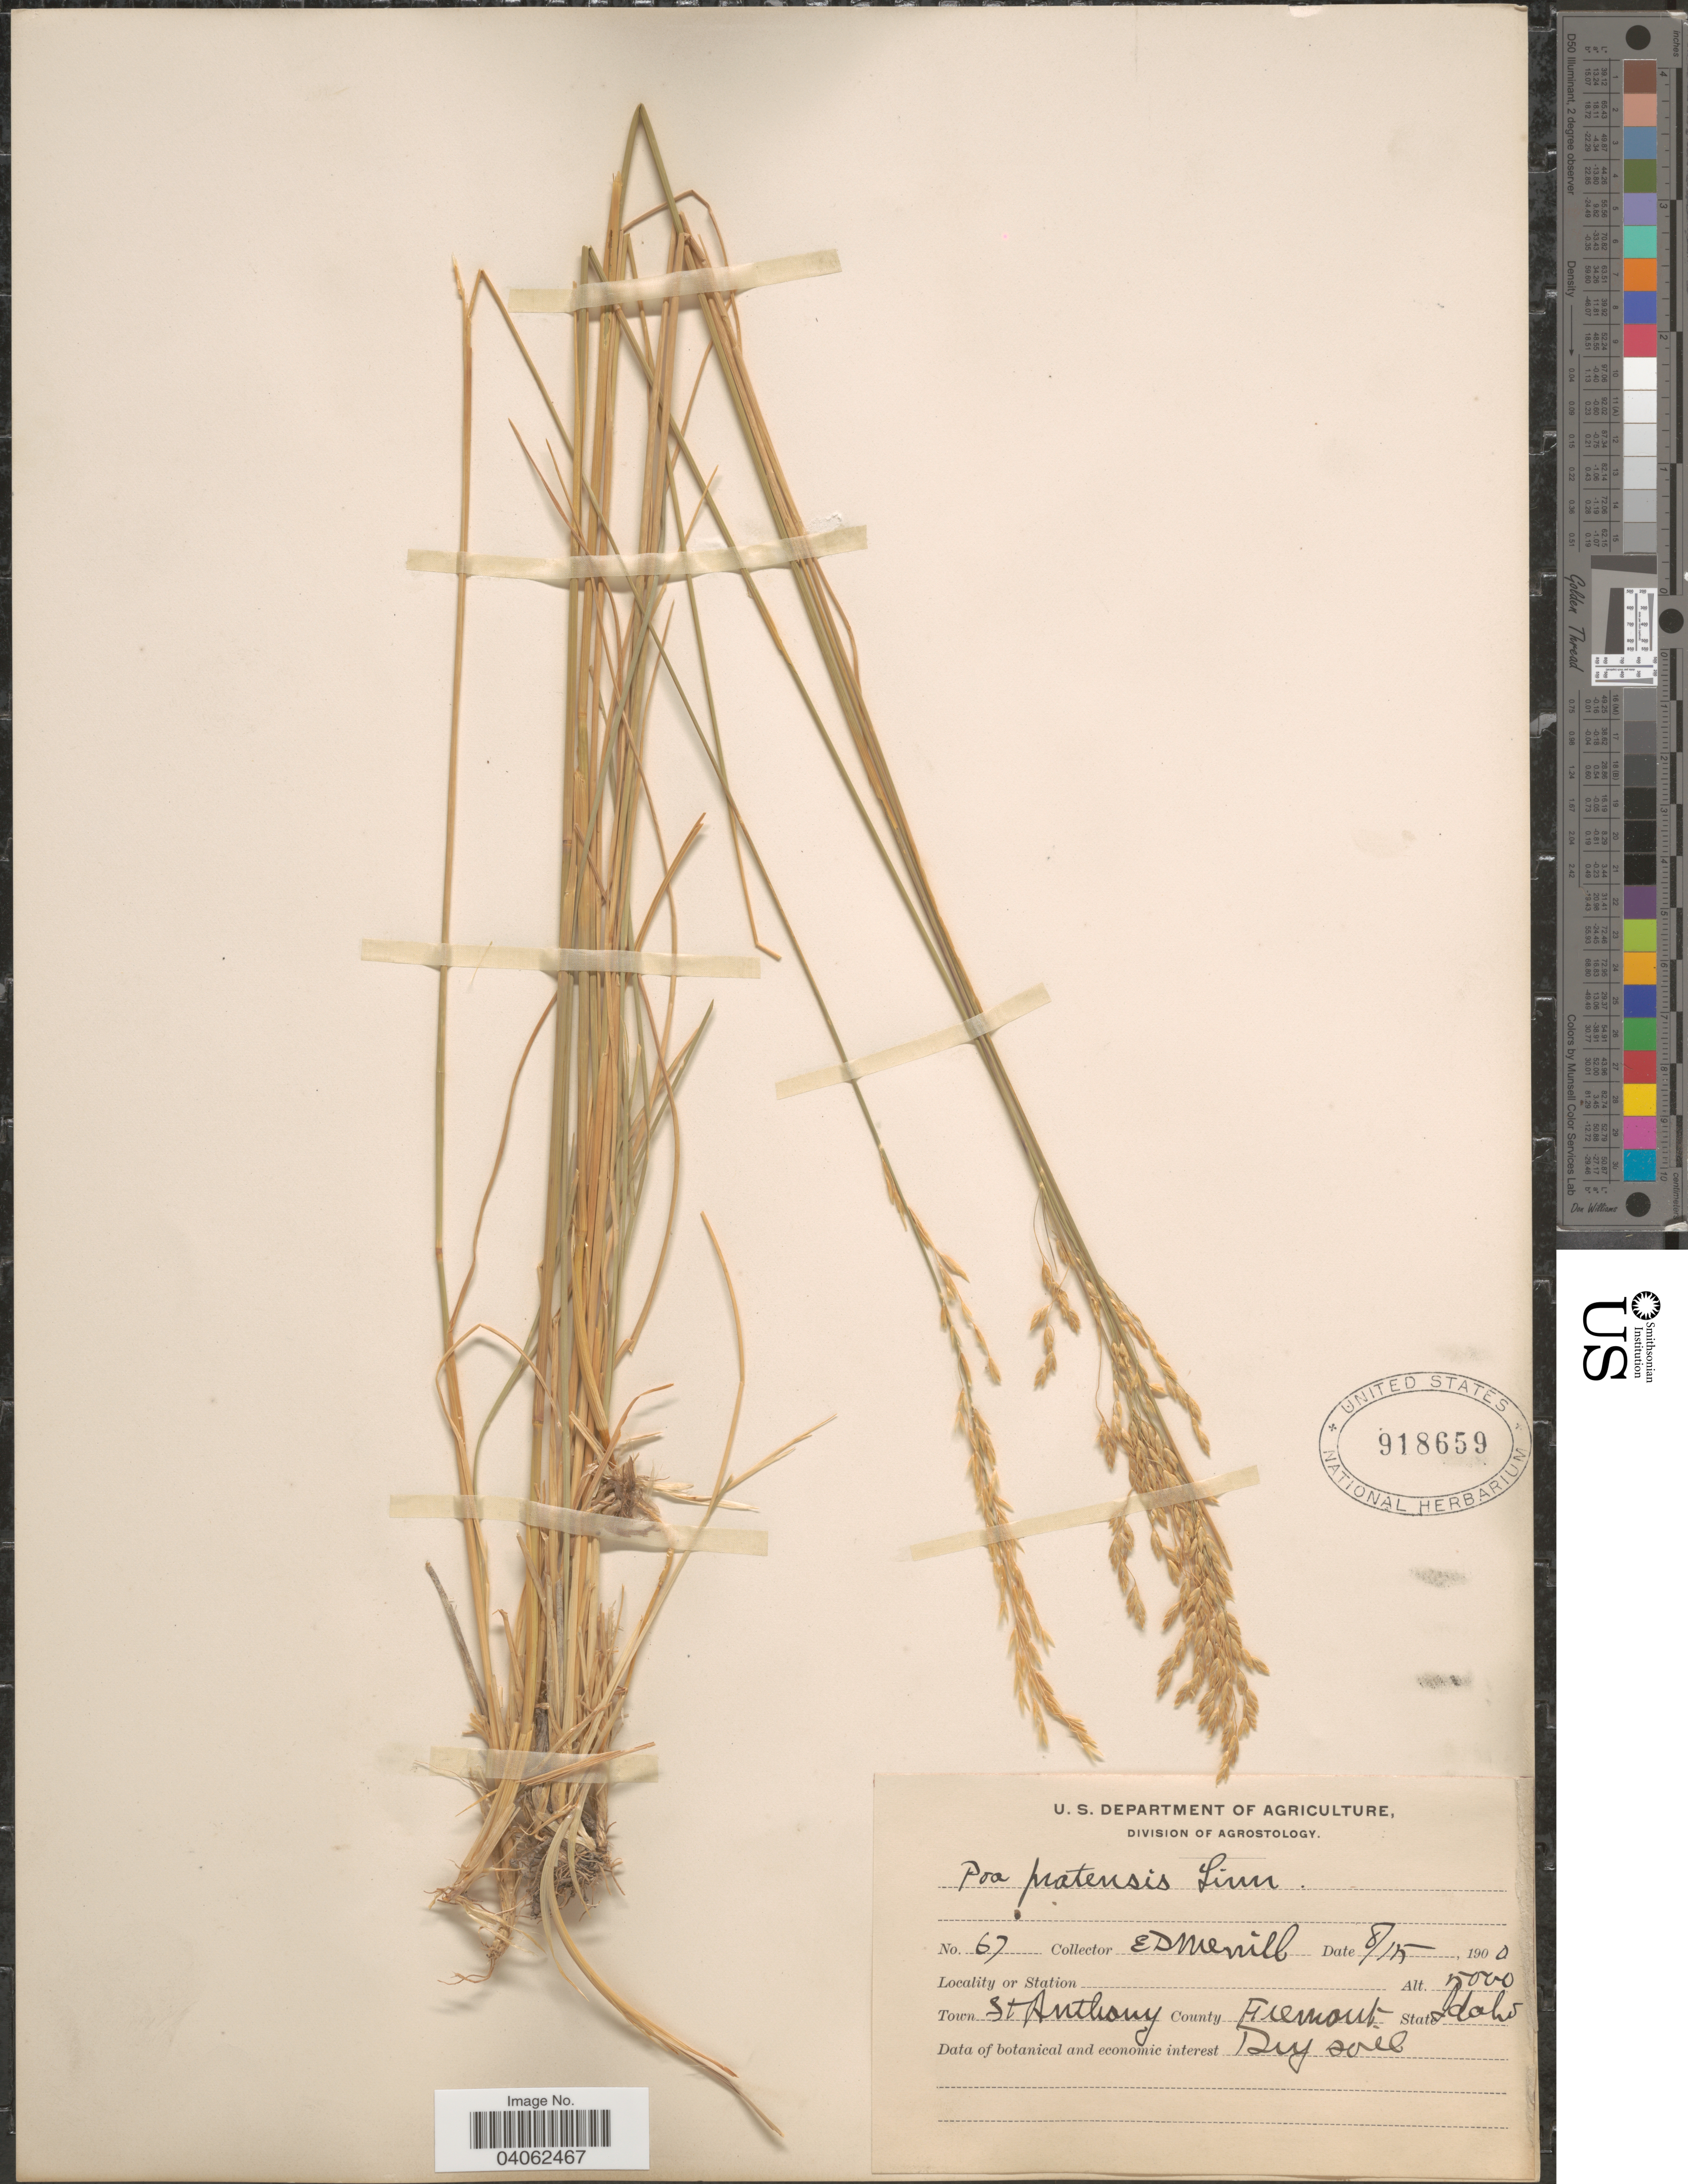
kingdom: Plantae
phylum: Tracheophyta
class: Liliopsida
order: Poales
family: Poaceae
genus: Poa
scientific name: Poa pratensis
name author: L.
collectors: E. D. Merrill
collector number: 67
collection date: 1900-08-15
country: United States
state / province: Idaho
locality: Town. St. Anthony. County Fremont.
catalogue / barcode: US 918659